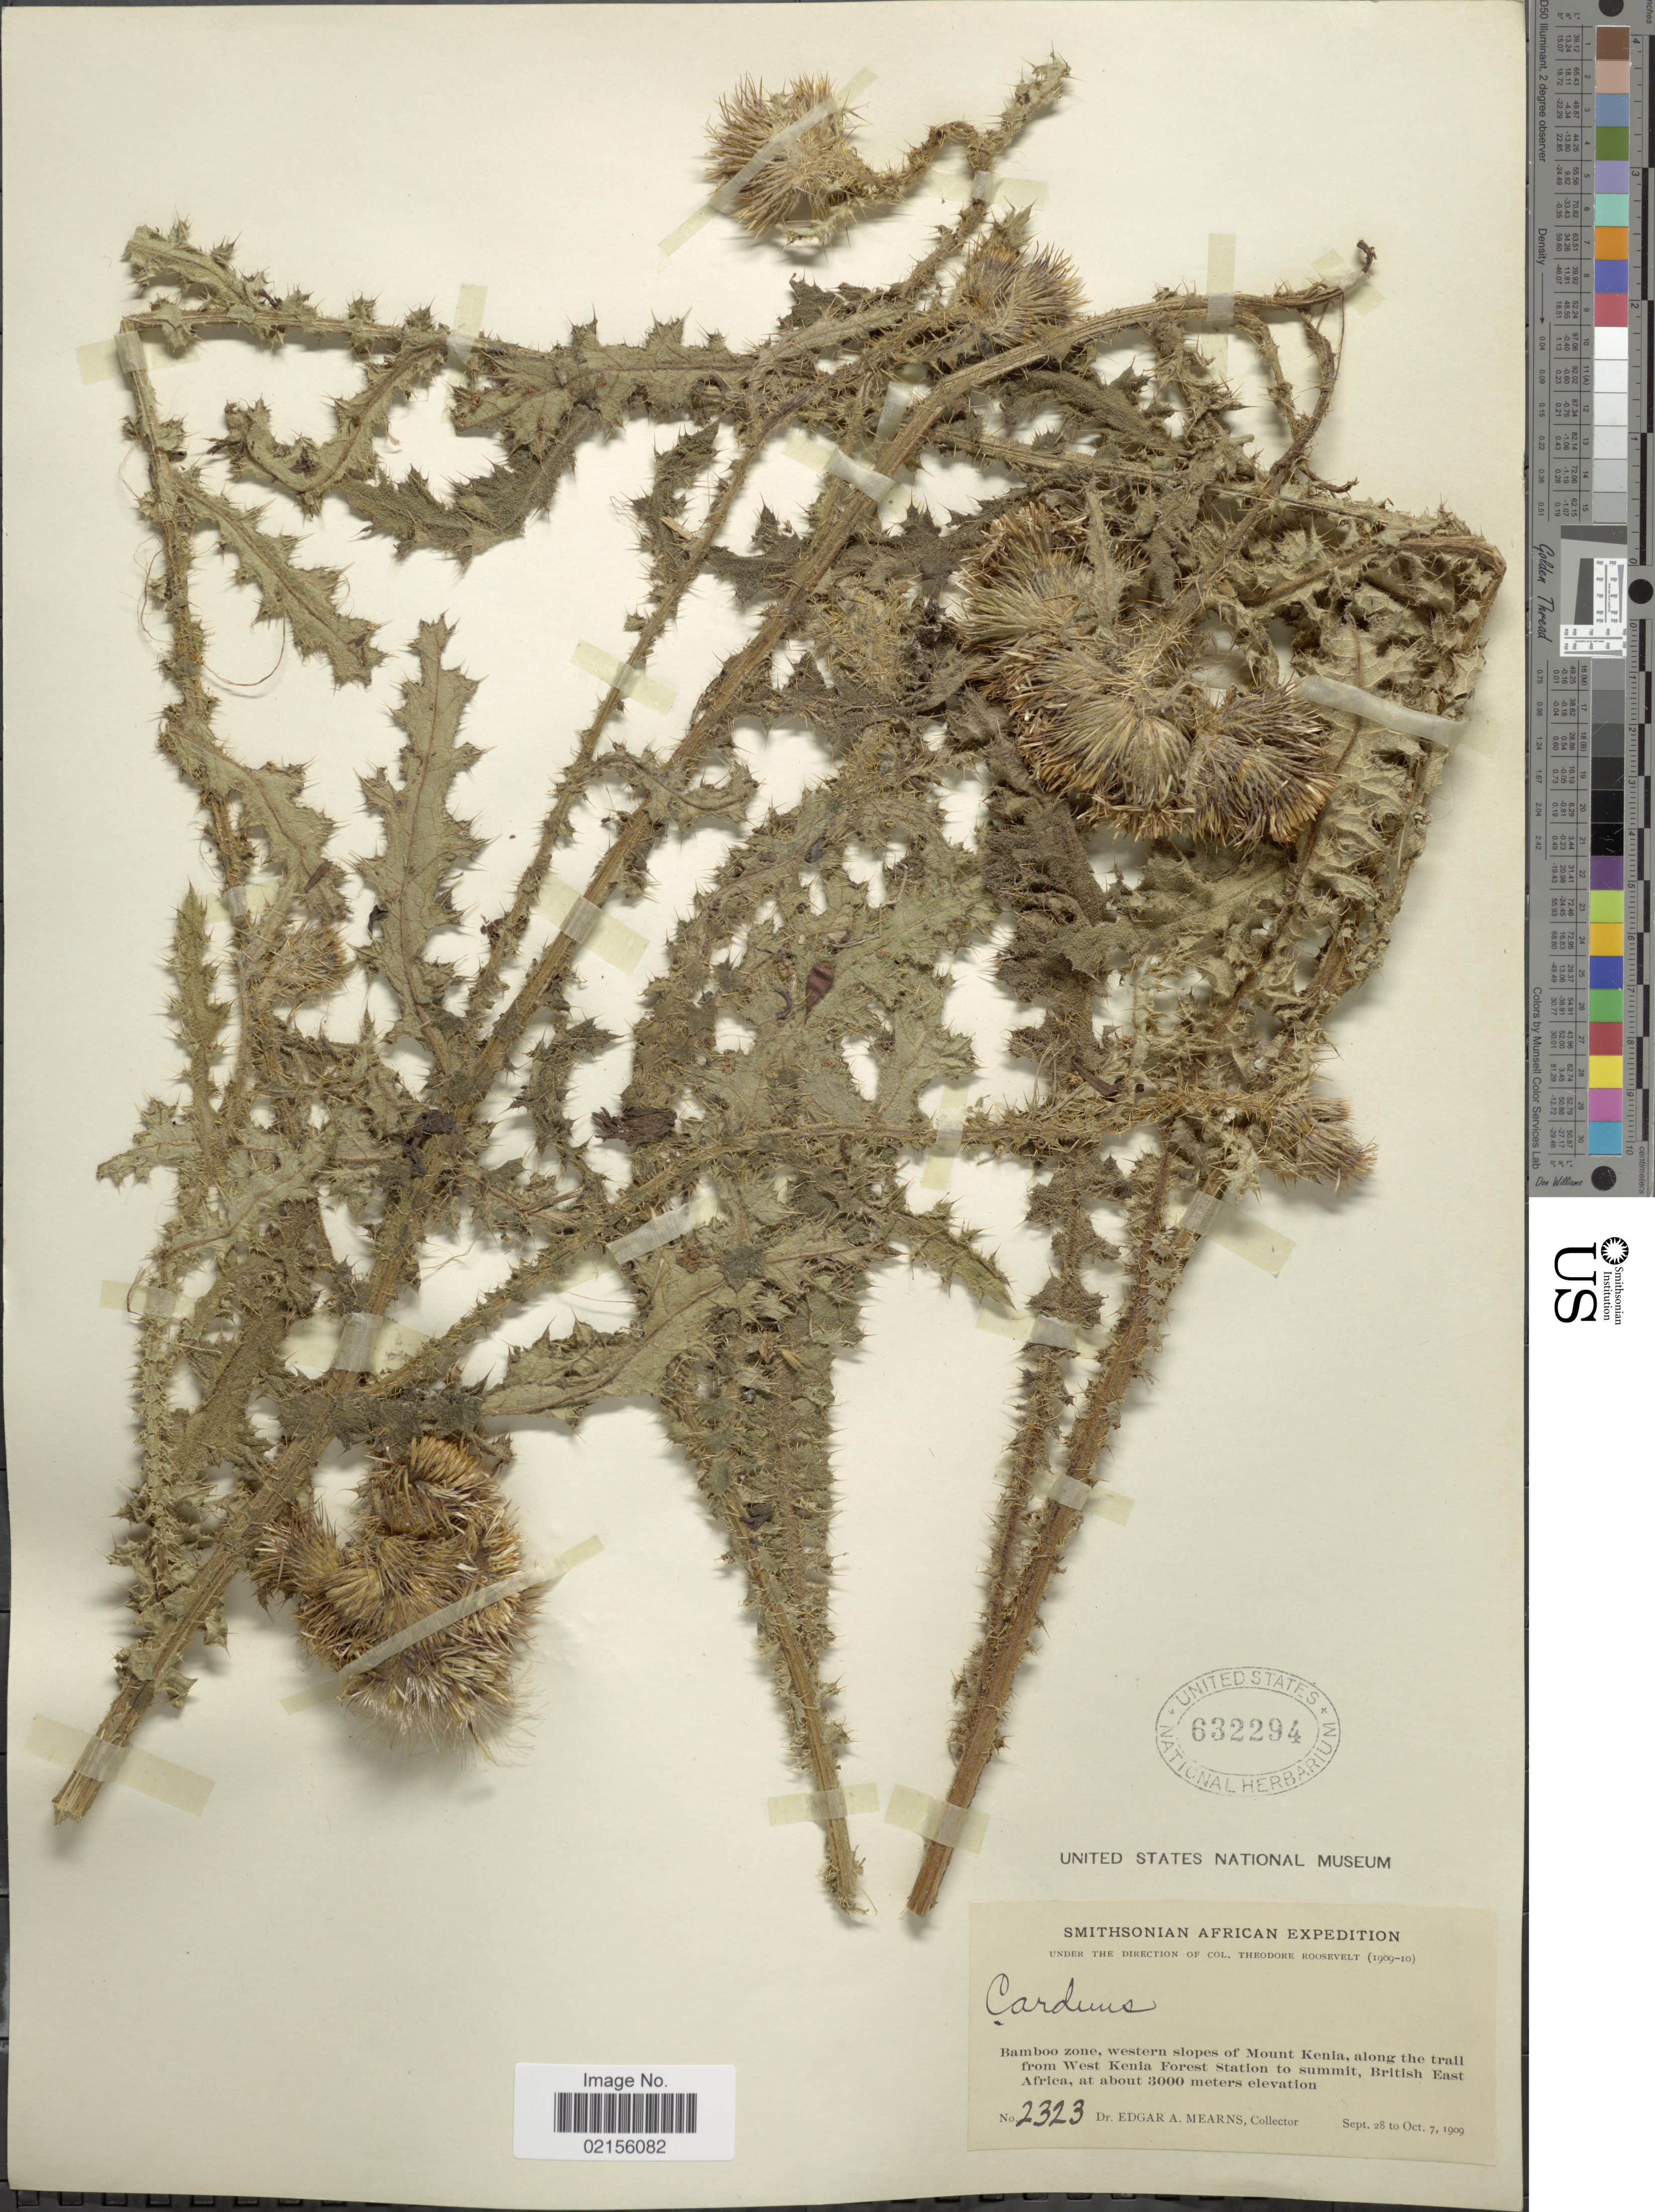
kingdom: Plantae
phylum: Tracheophyta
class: Magnoliopsida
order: Asterales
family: Asteraceae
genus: Carduus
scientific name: Carduus sp.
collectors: E. A. Mearns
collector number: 2323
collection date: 1909-09-28/1909-10-07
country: Kenya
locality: Bamboo zone, western slopes of Mount Kenia, along the trail from West Kenia Forest Station to summit, British East Africa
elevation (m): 3000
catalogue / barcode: US 632294